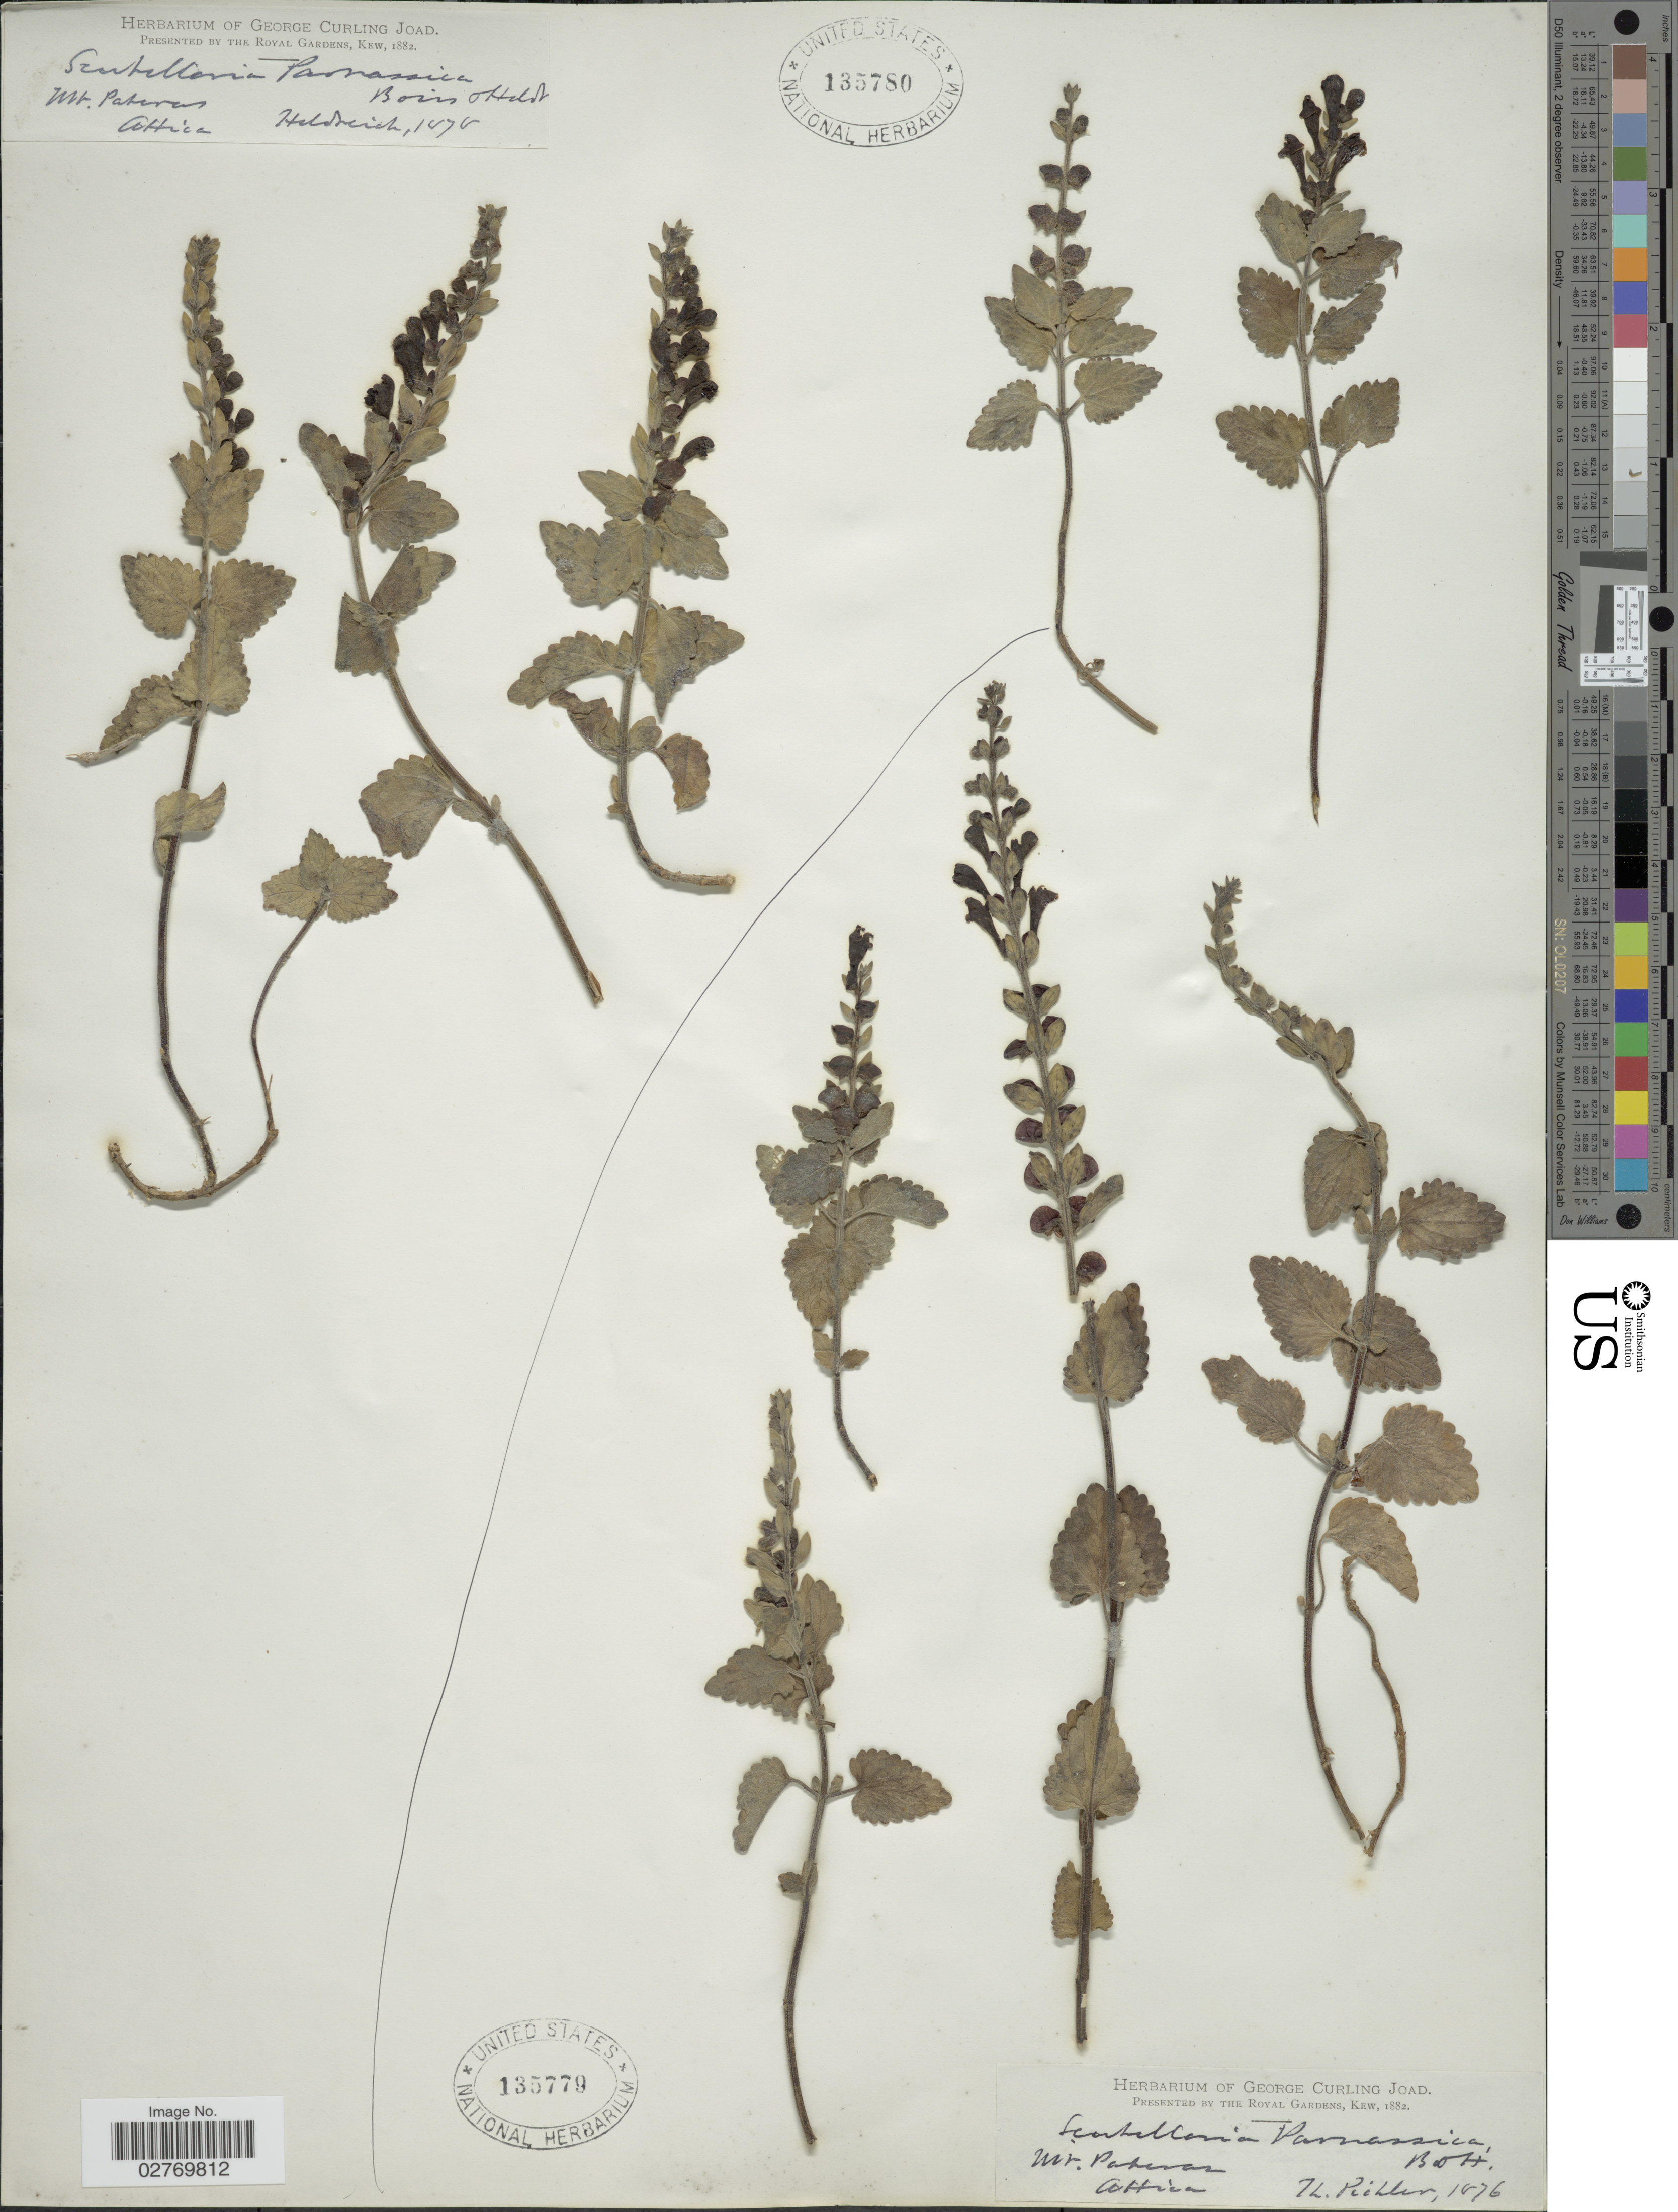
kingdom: Plantae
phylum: Tracheophyta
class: Magnoliopsida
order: Lamiales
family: Lamiaceae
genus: Scutellaria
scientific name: Scutellaria parnassica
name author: Heldr. & Sart. ex Boiss.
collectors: Heldreich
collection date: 1878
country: Greece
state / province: Attica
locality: Mt. Pateras.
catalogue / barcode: US 135780-2